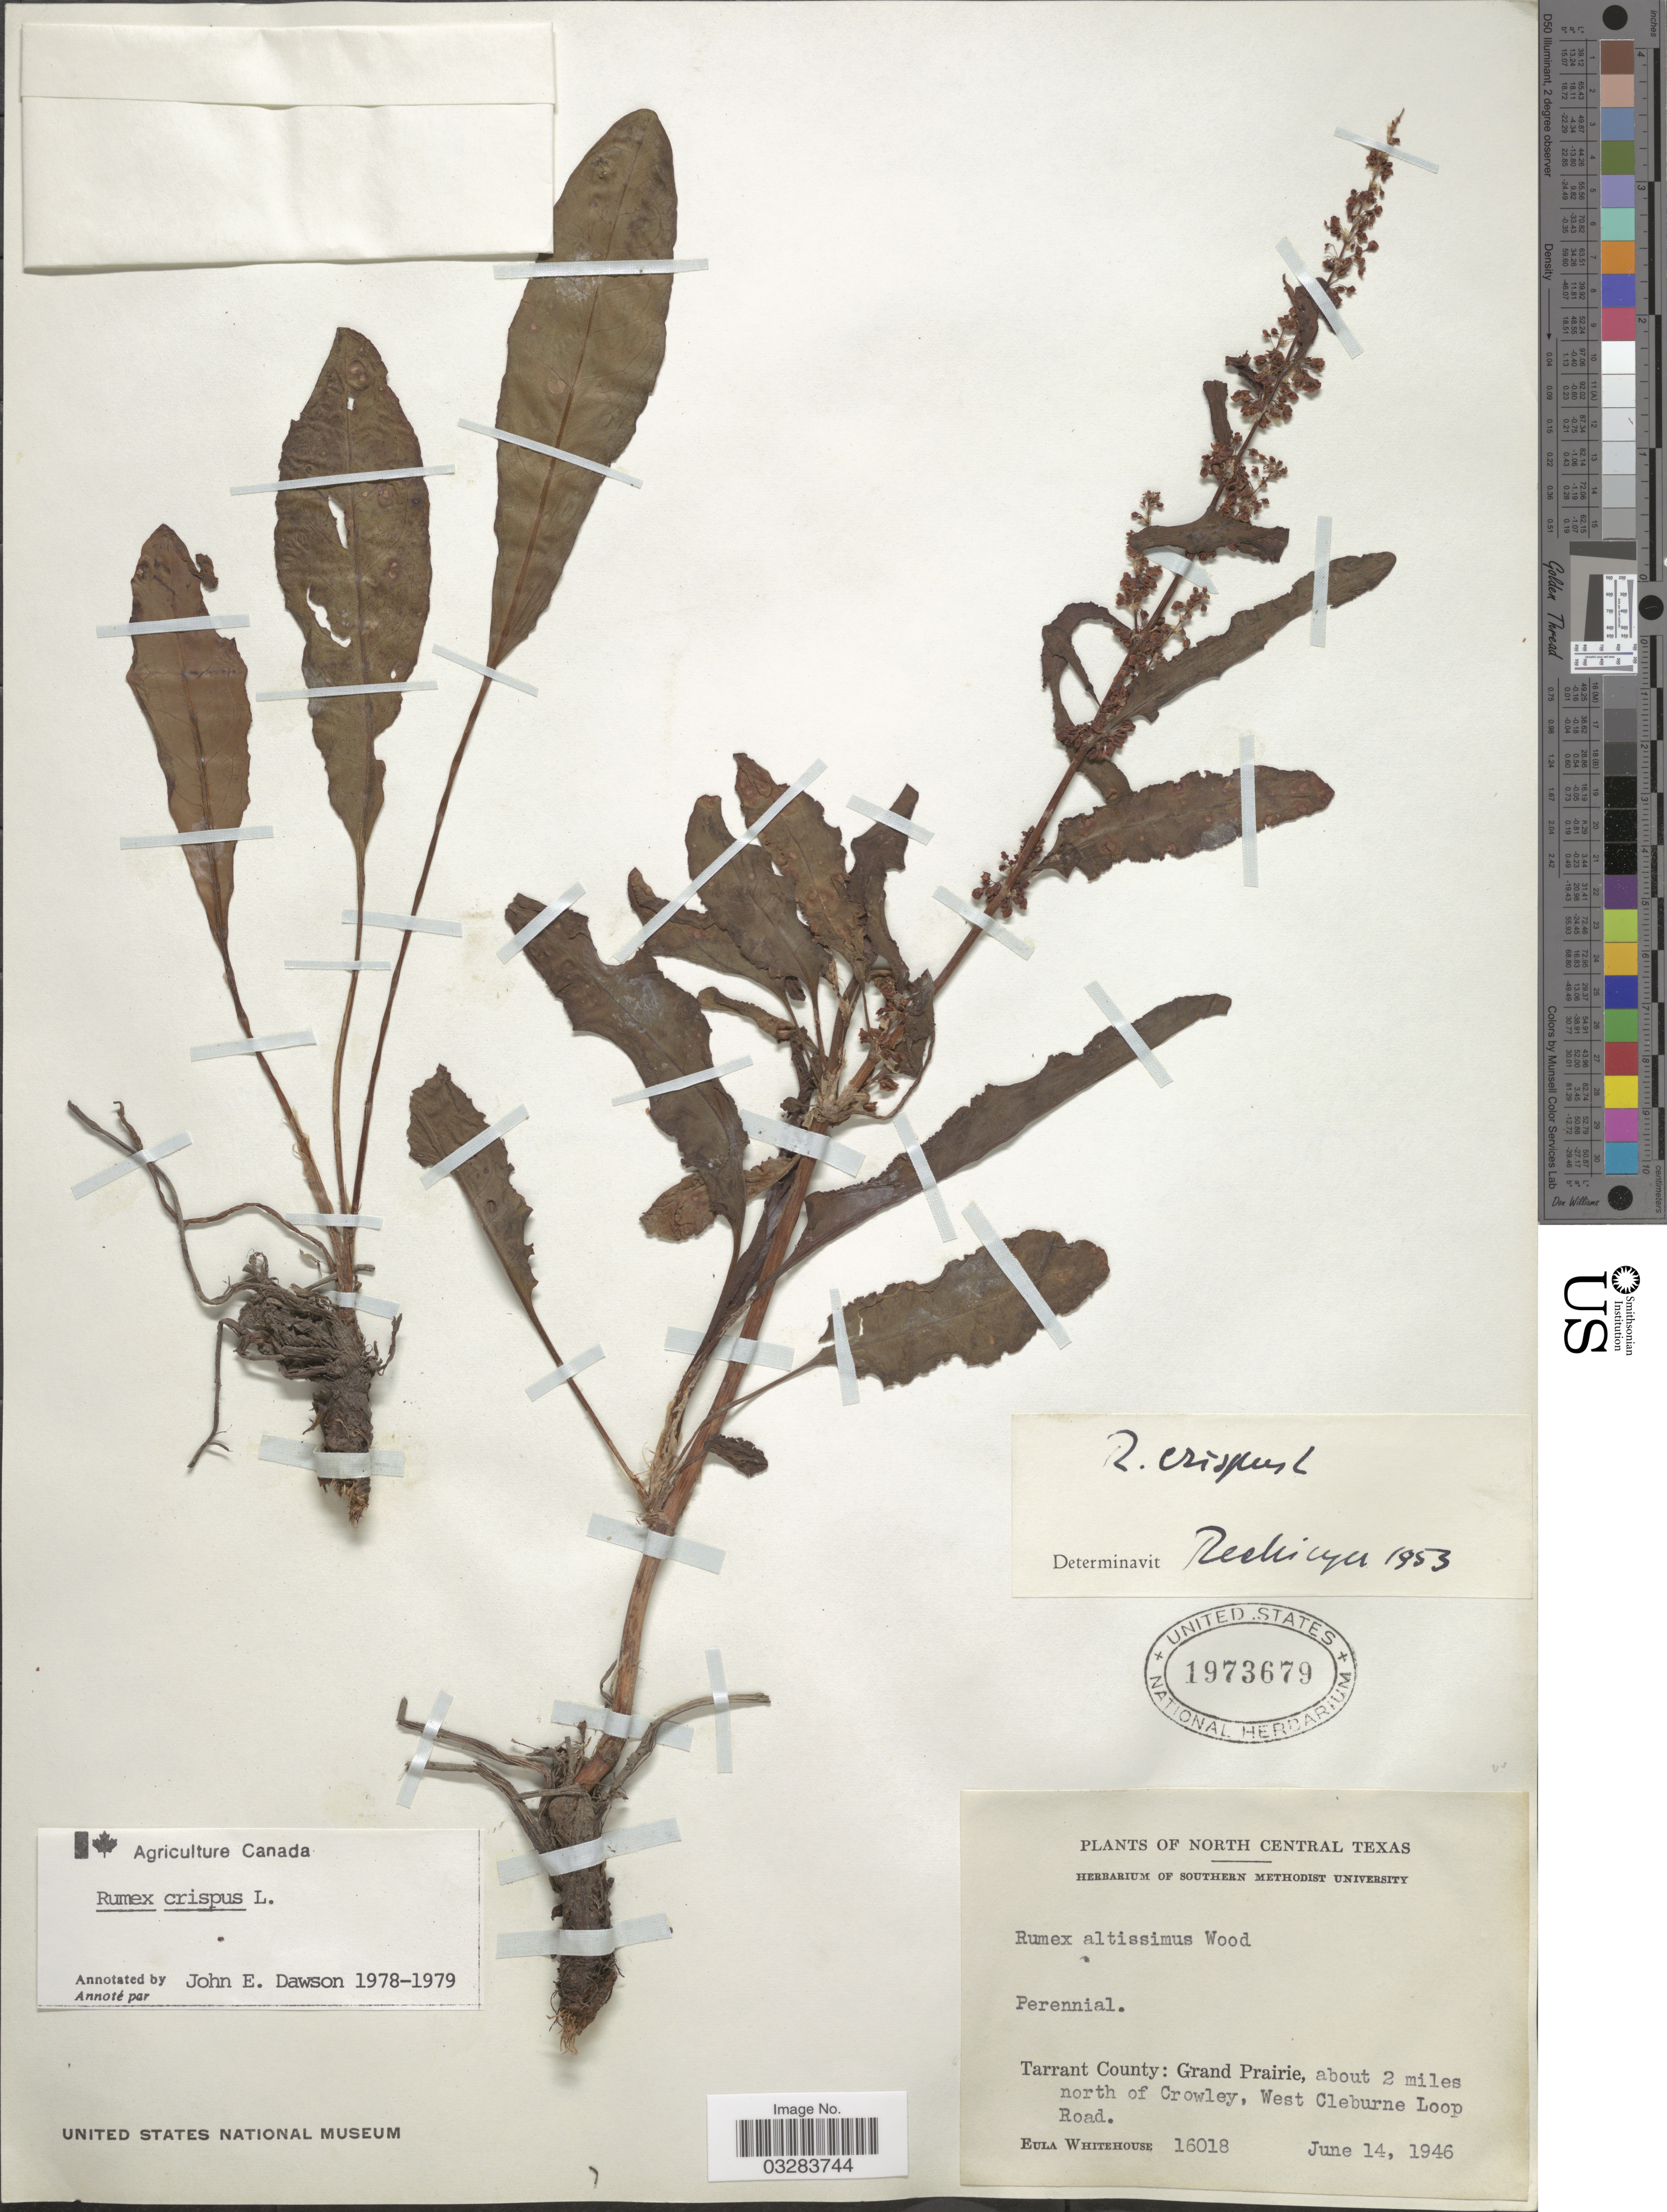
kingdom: Plantae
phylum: Tracheophyta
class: Magnoliopsida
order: Caryophyllales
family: Polygonaceae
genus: Rumex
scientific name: Rumex crispus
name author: L.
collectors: E. Whitehouse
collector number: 16018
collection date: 1946-06-14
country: United States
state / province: Texas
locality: North Central Texas, Tarrant County: Grand Prairie, about 2 miles north of Crowley, West Cleburne Loop Road.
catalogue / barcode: US 1973679